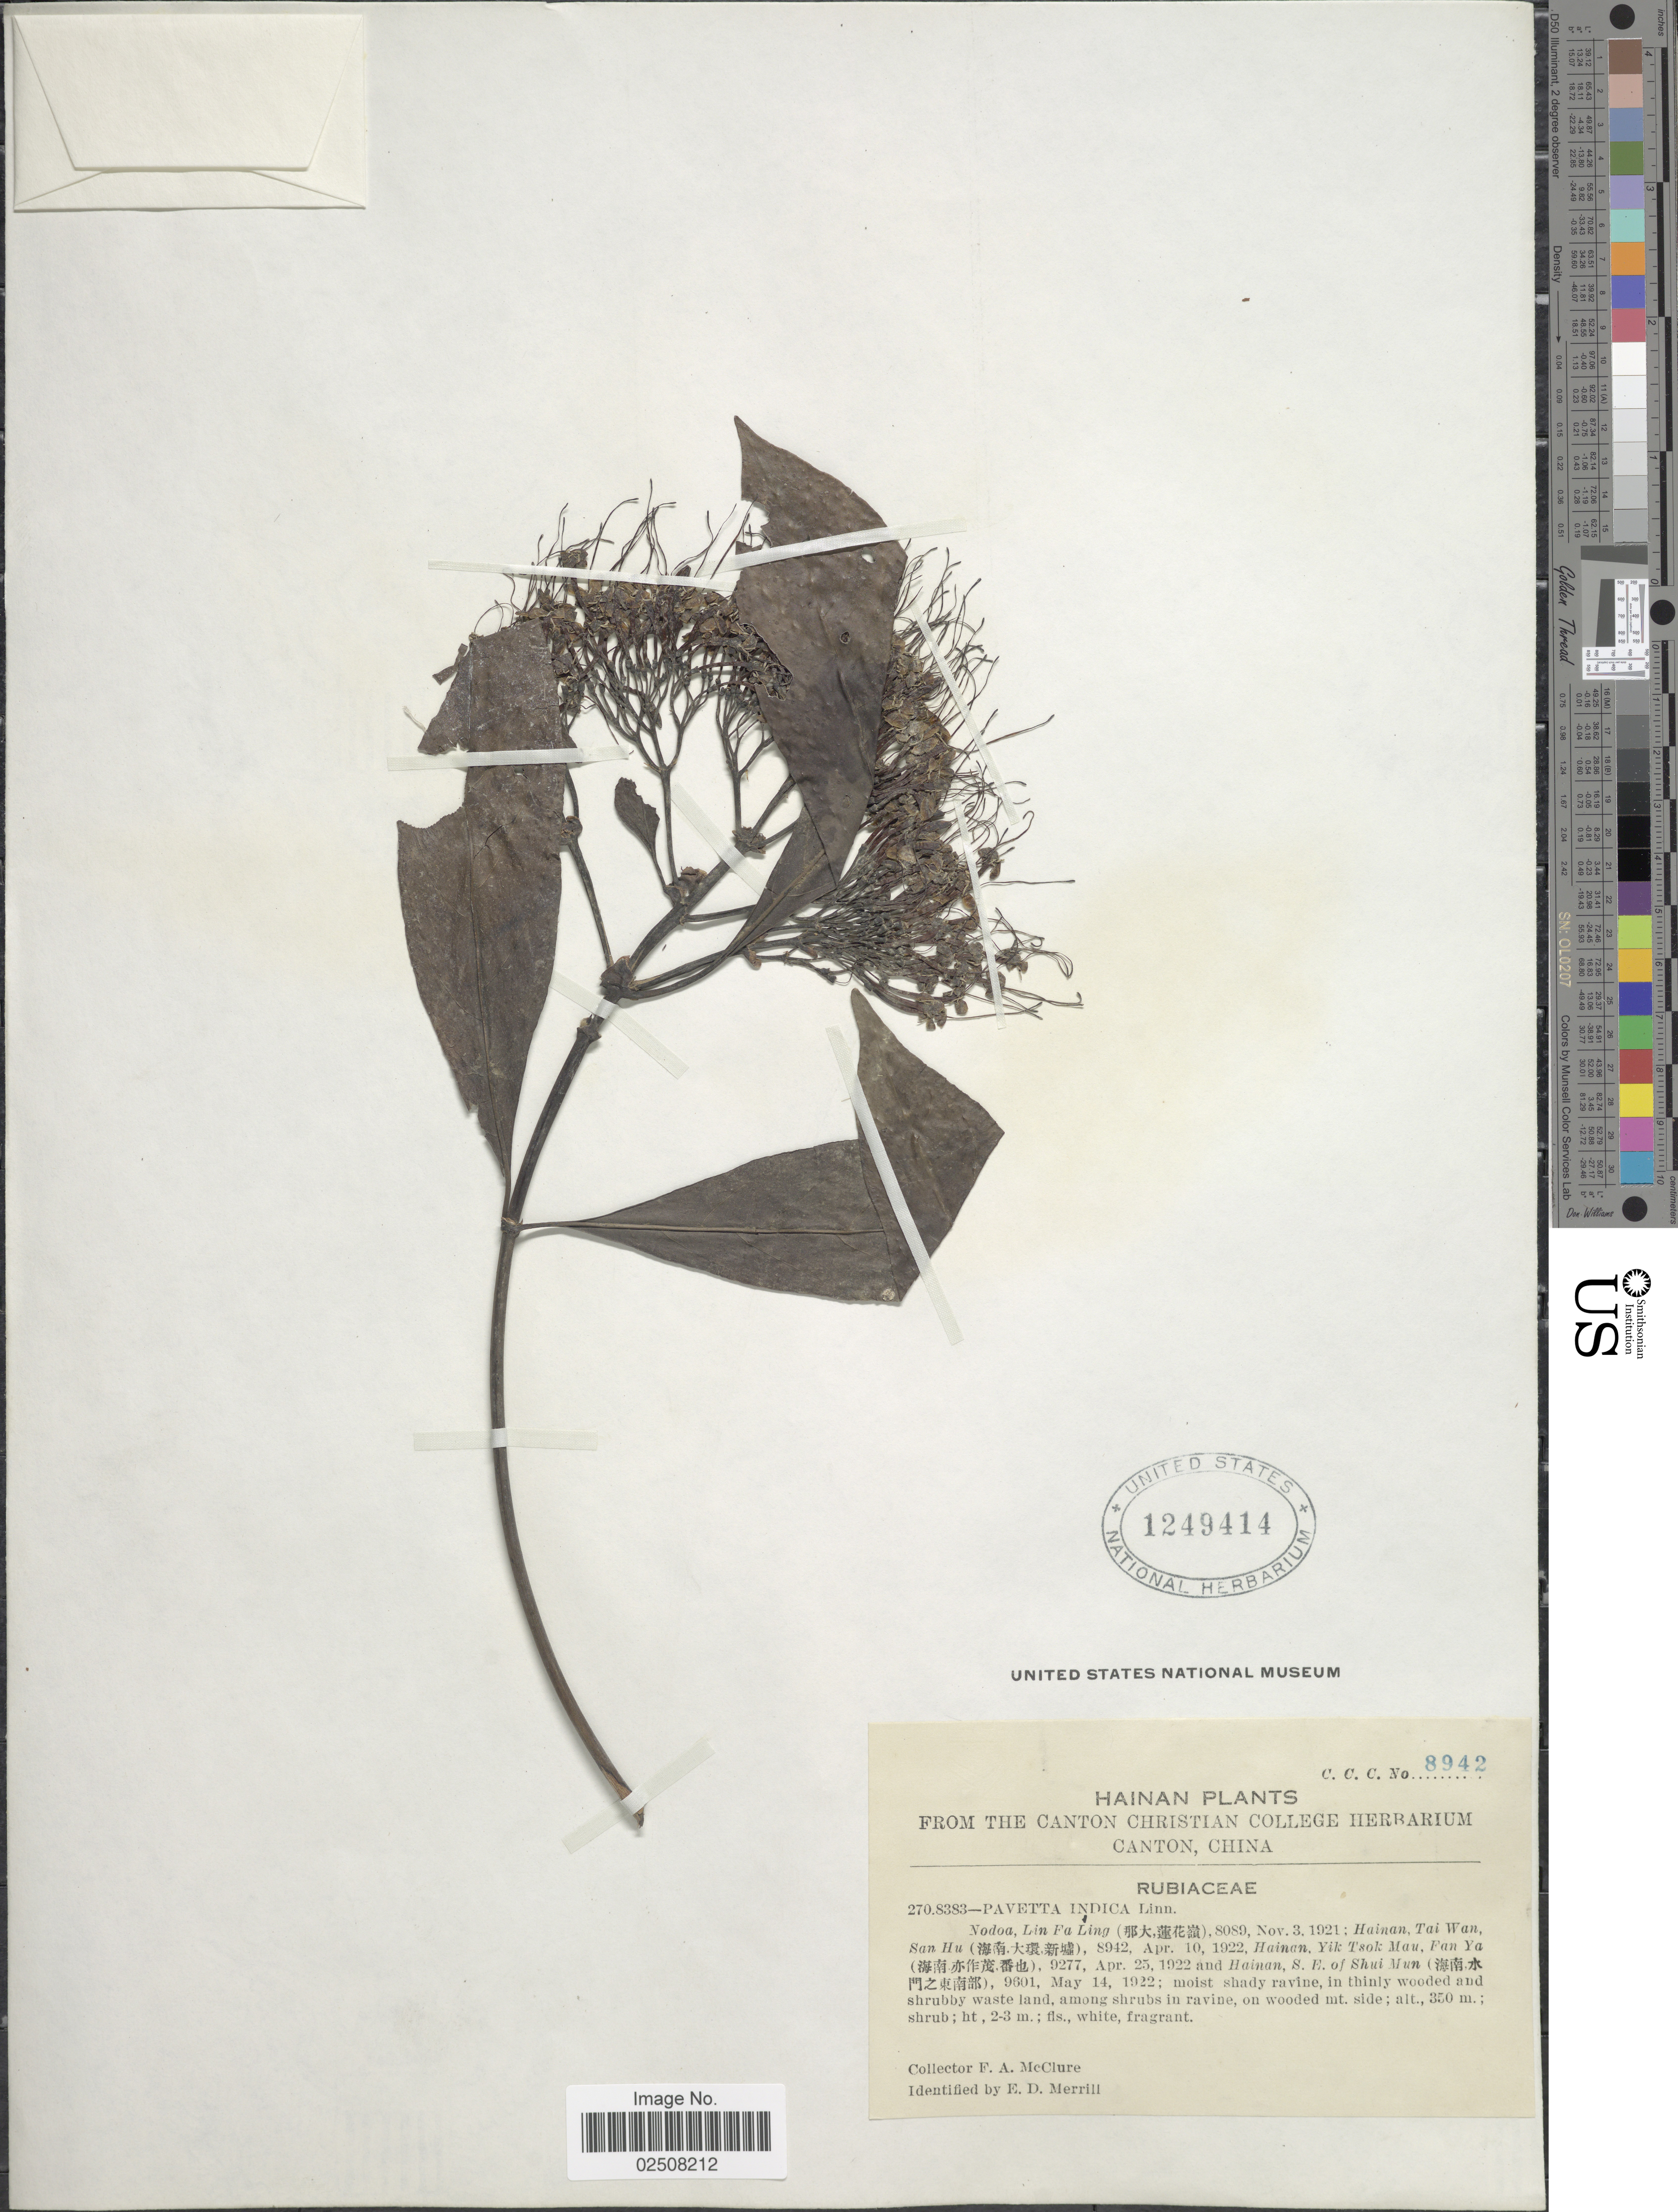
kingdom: Plantae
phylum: Tracheophyta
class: Magnoliopsida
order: Gentianales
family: Rubiaceae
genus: Pavetta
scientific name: Pavetta indica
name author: L.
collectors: F. A. McClure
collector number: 8942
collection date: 1922-04-10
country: China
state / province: Hainan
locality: Tai Wan, San Hu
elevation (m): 350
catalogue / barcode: US 1249414